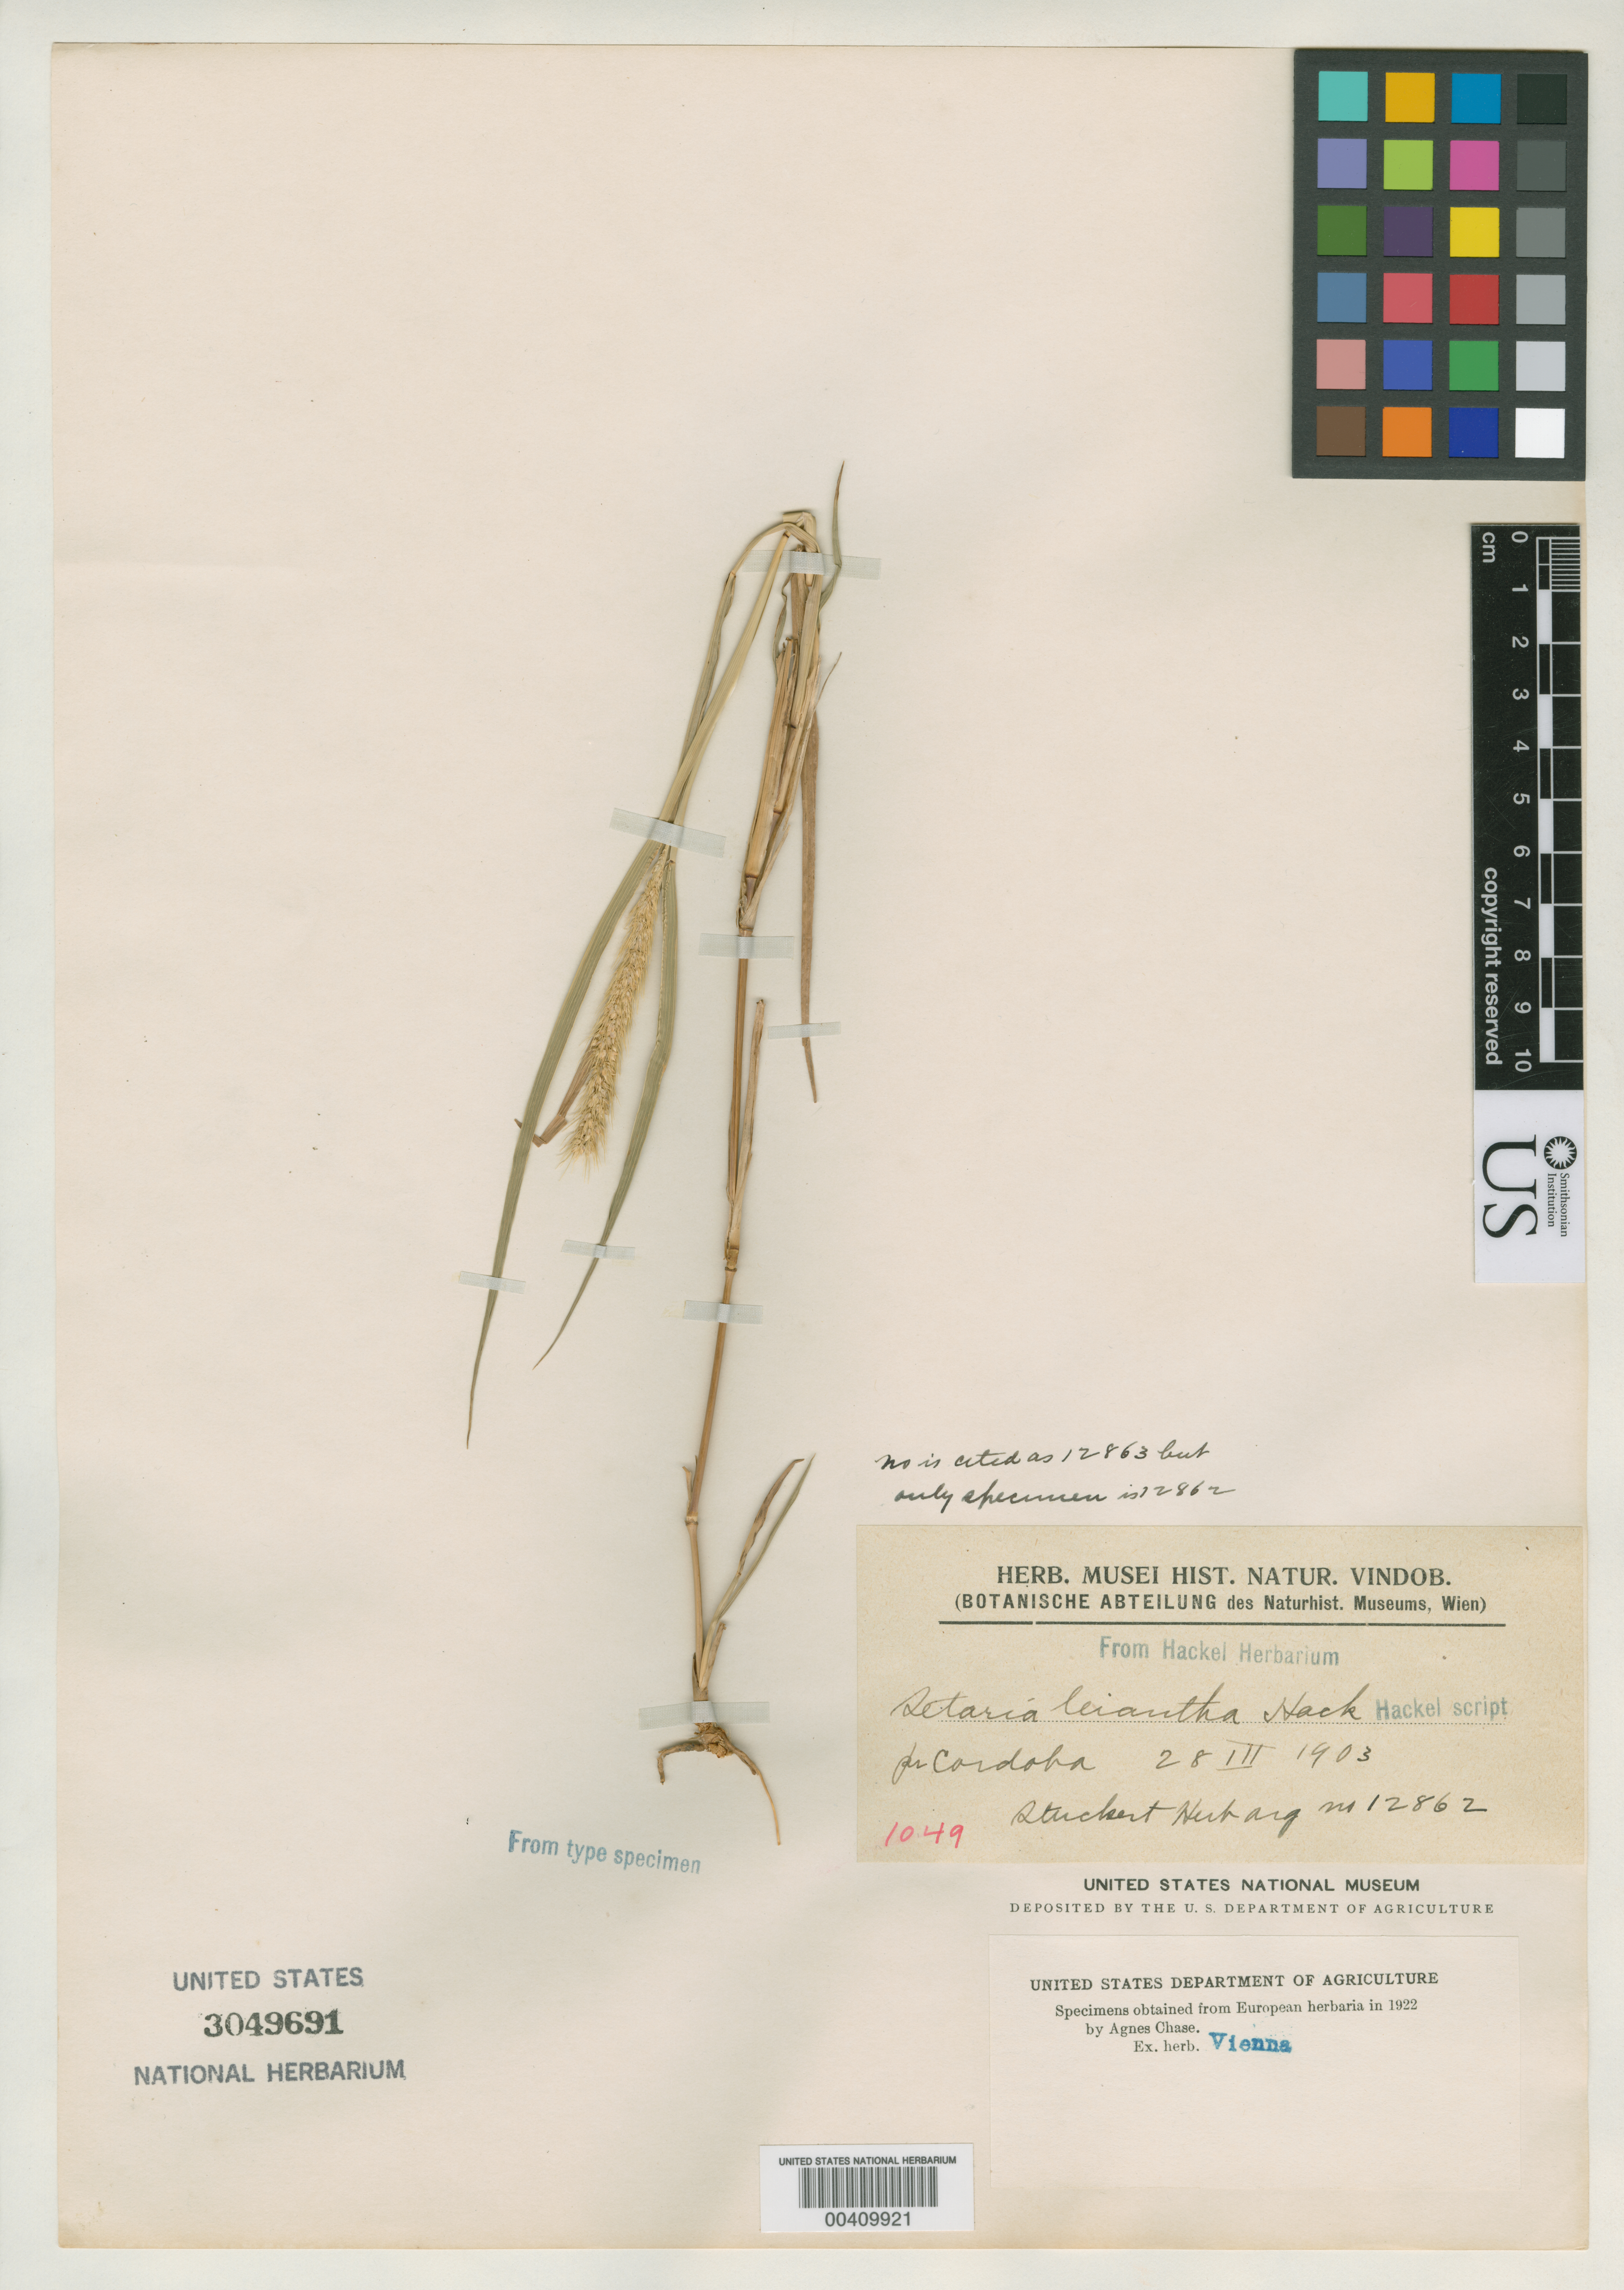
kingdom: Plantae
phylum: Tracheophyta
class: Liliopsida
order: Poales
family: Poaceae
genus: Setaria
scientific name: Setaria leiantha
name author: Hack. in Stuck.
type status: Isotype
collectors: T. Stuckert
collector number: Herb. Arg. 12862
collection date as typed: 28 Feb 1903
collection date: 1903-02-28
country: Argentina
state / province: Córdoba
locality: Puesto del Paraiso, 5 km E of the city.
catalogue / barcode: US 3049691